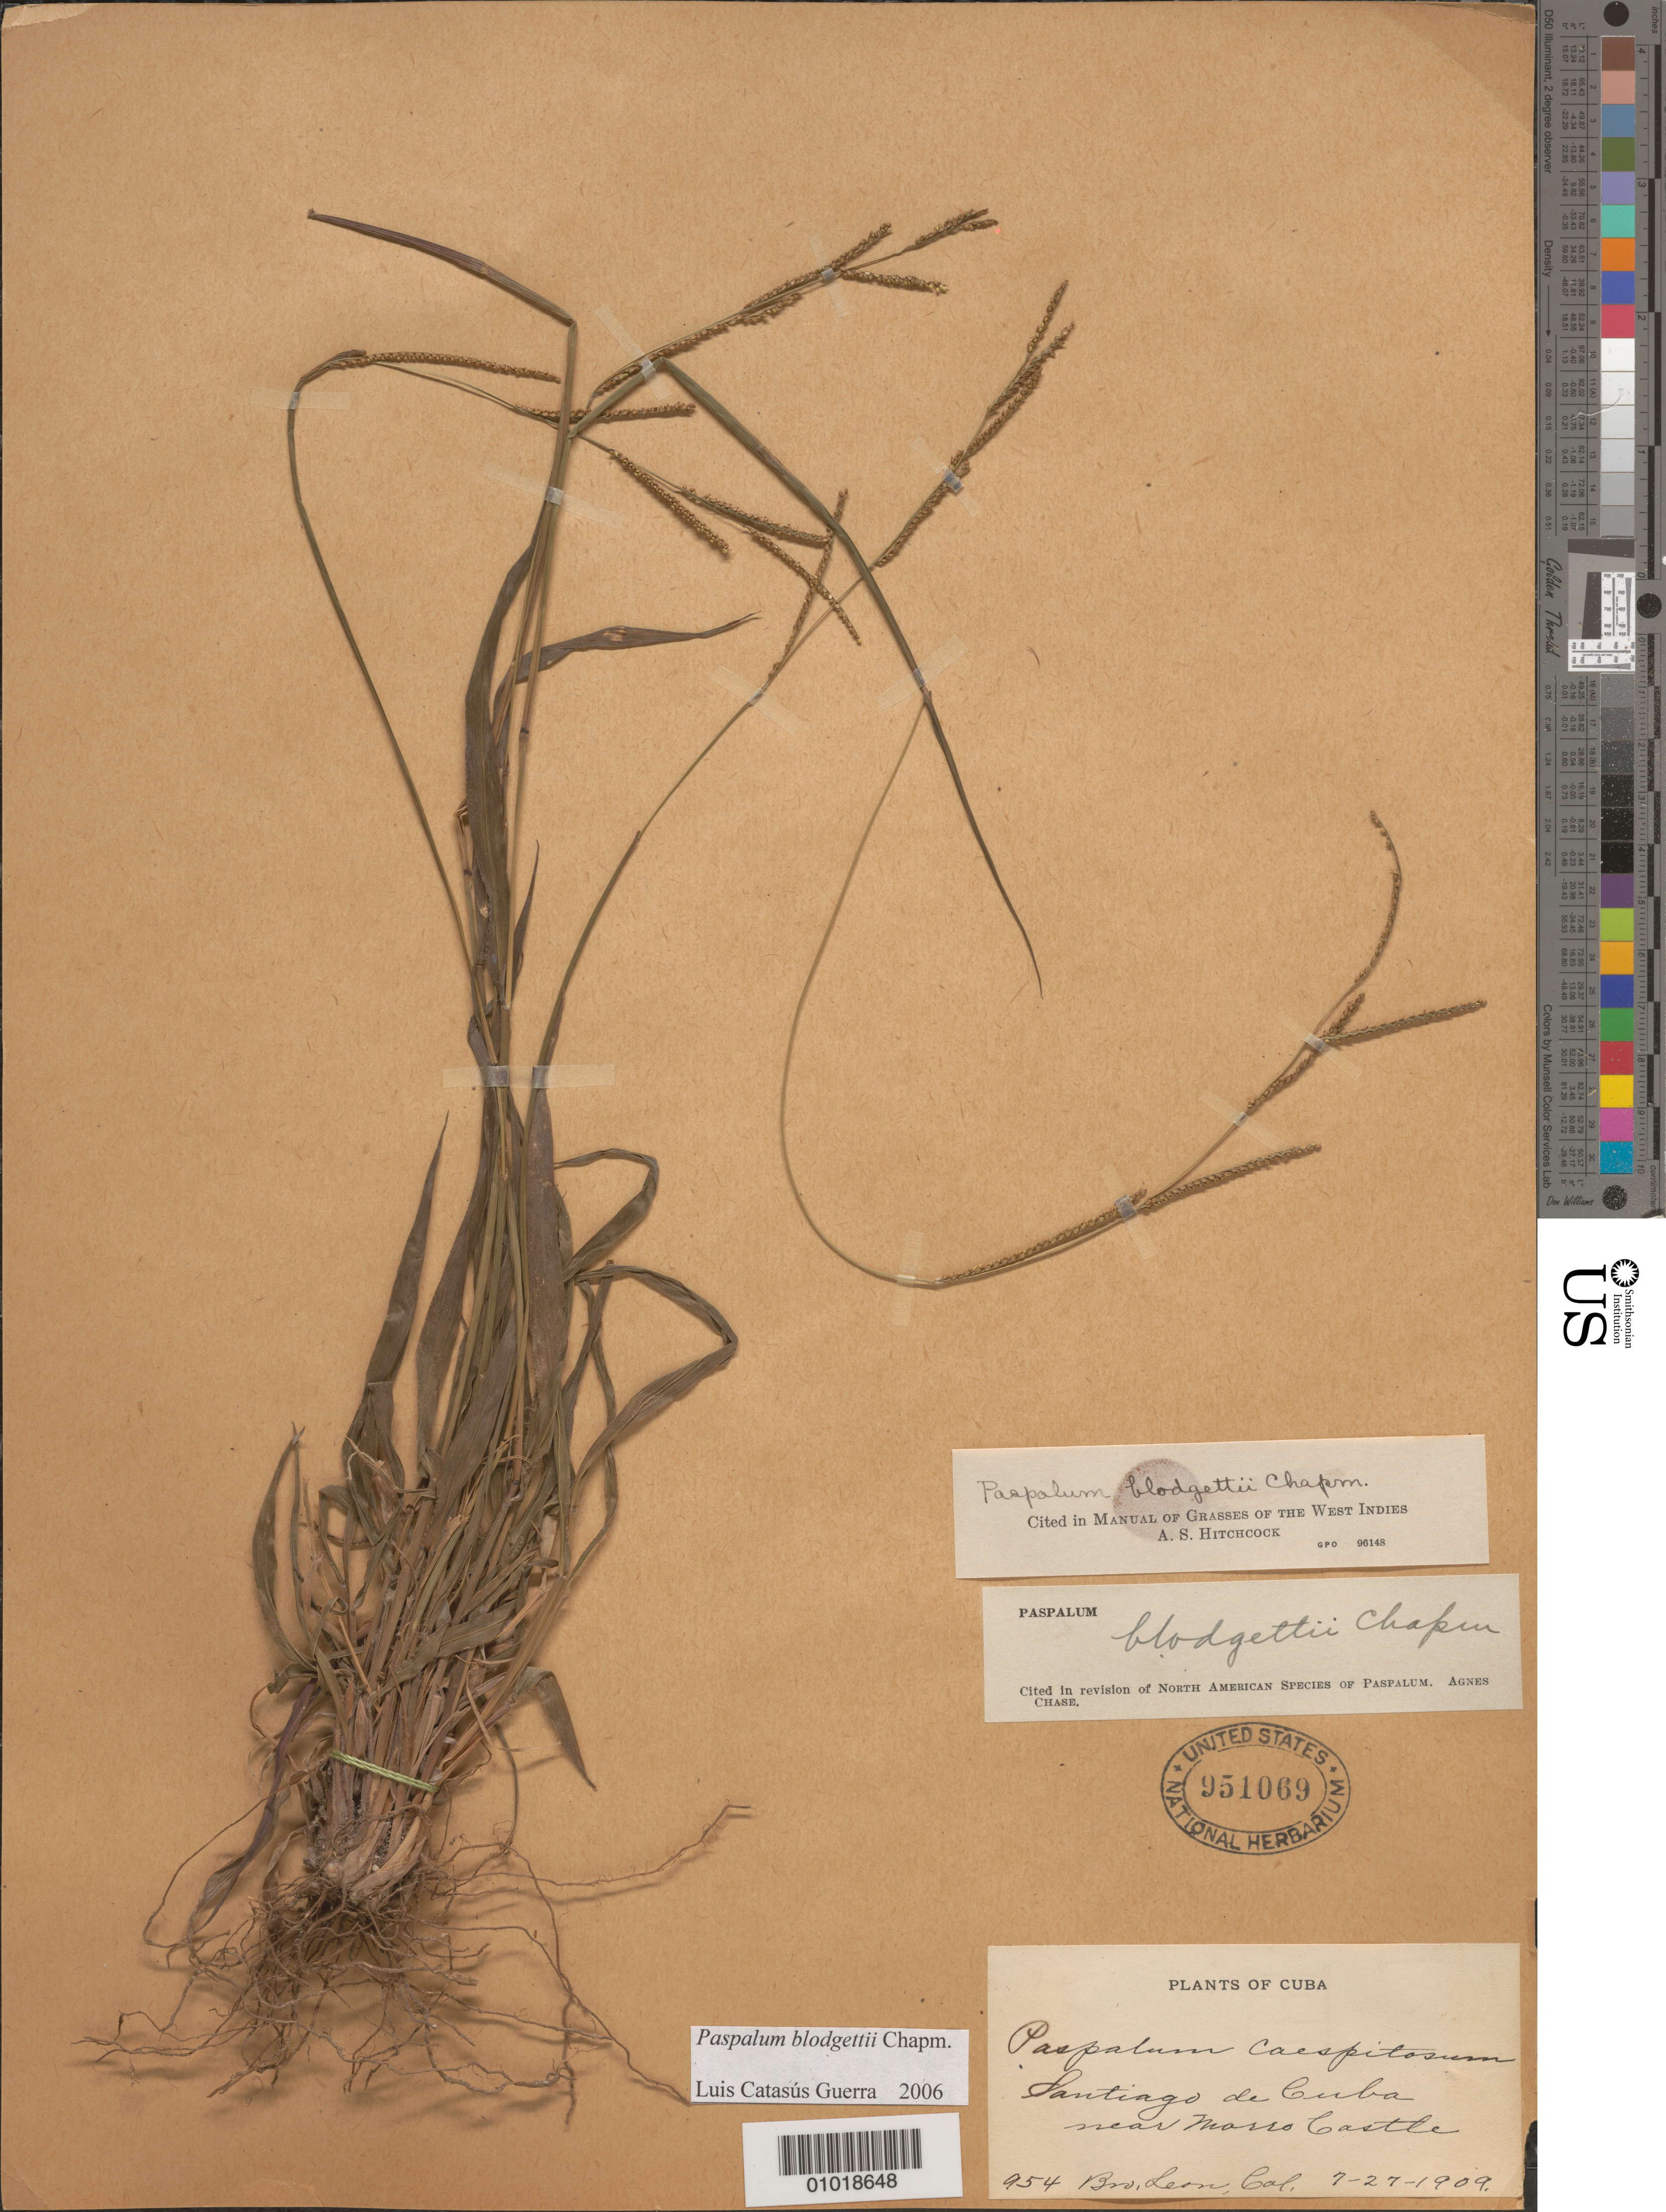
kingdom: Plantae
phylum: Tracheophyta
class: Liliopsida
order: Poales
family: Poaceae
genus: Paspalum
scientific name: Paspalum blodgettii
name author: Chapm.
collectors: Bro. León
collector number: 954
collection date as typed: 27 Jul 1909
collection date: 1909-07-27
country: Cuba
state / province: Santiago de Cuba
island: Cuba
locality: near Morro Castle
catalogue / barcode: US 951069